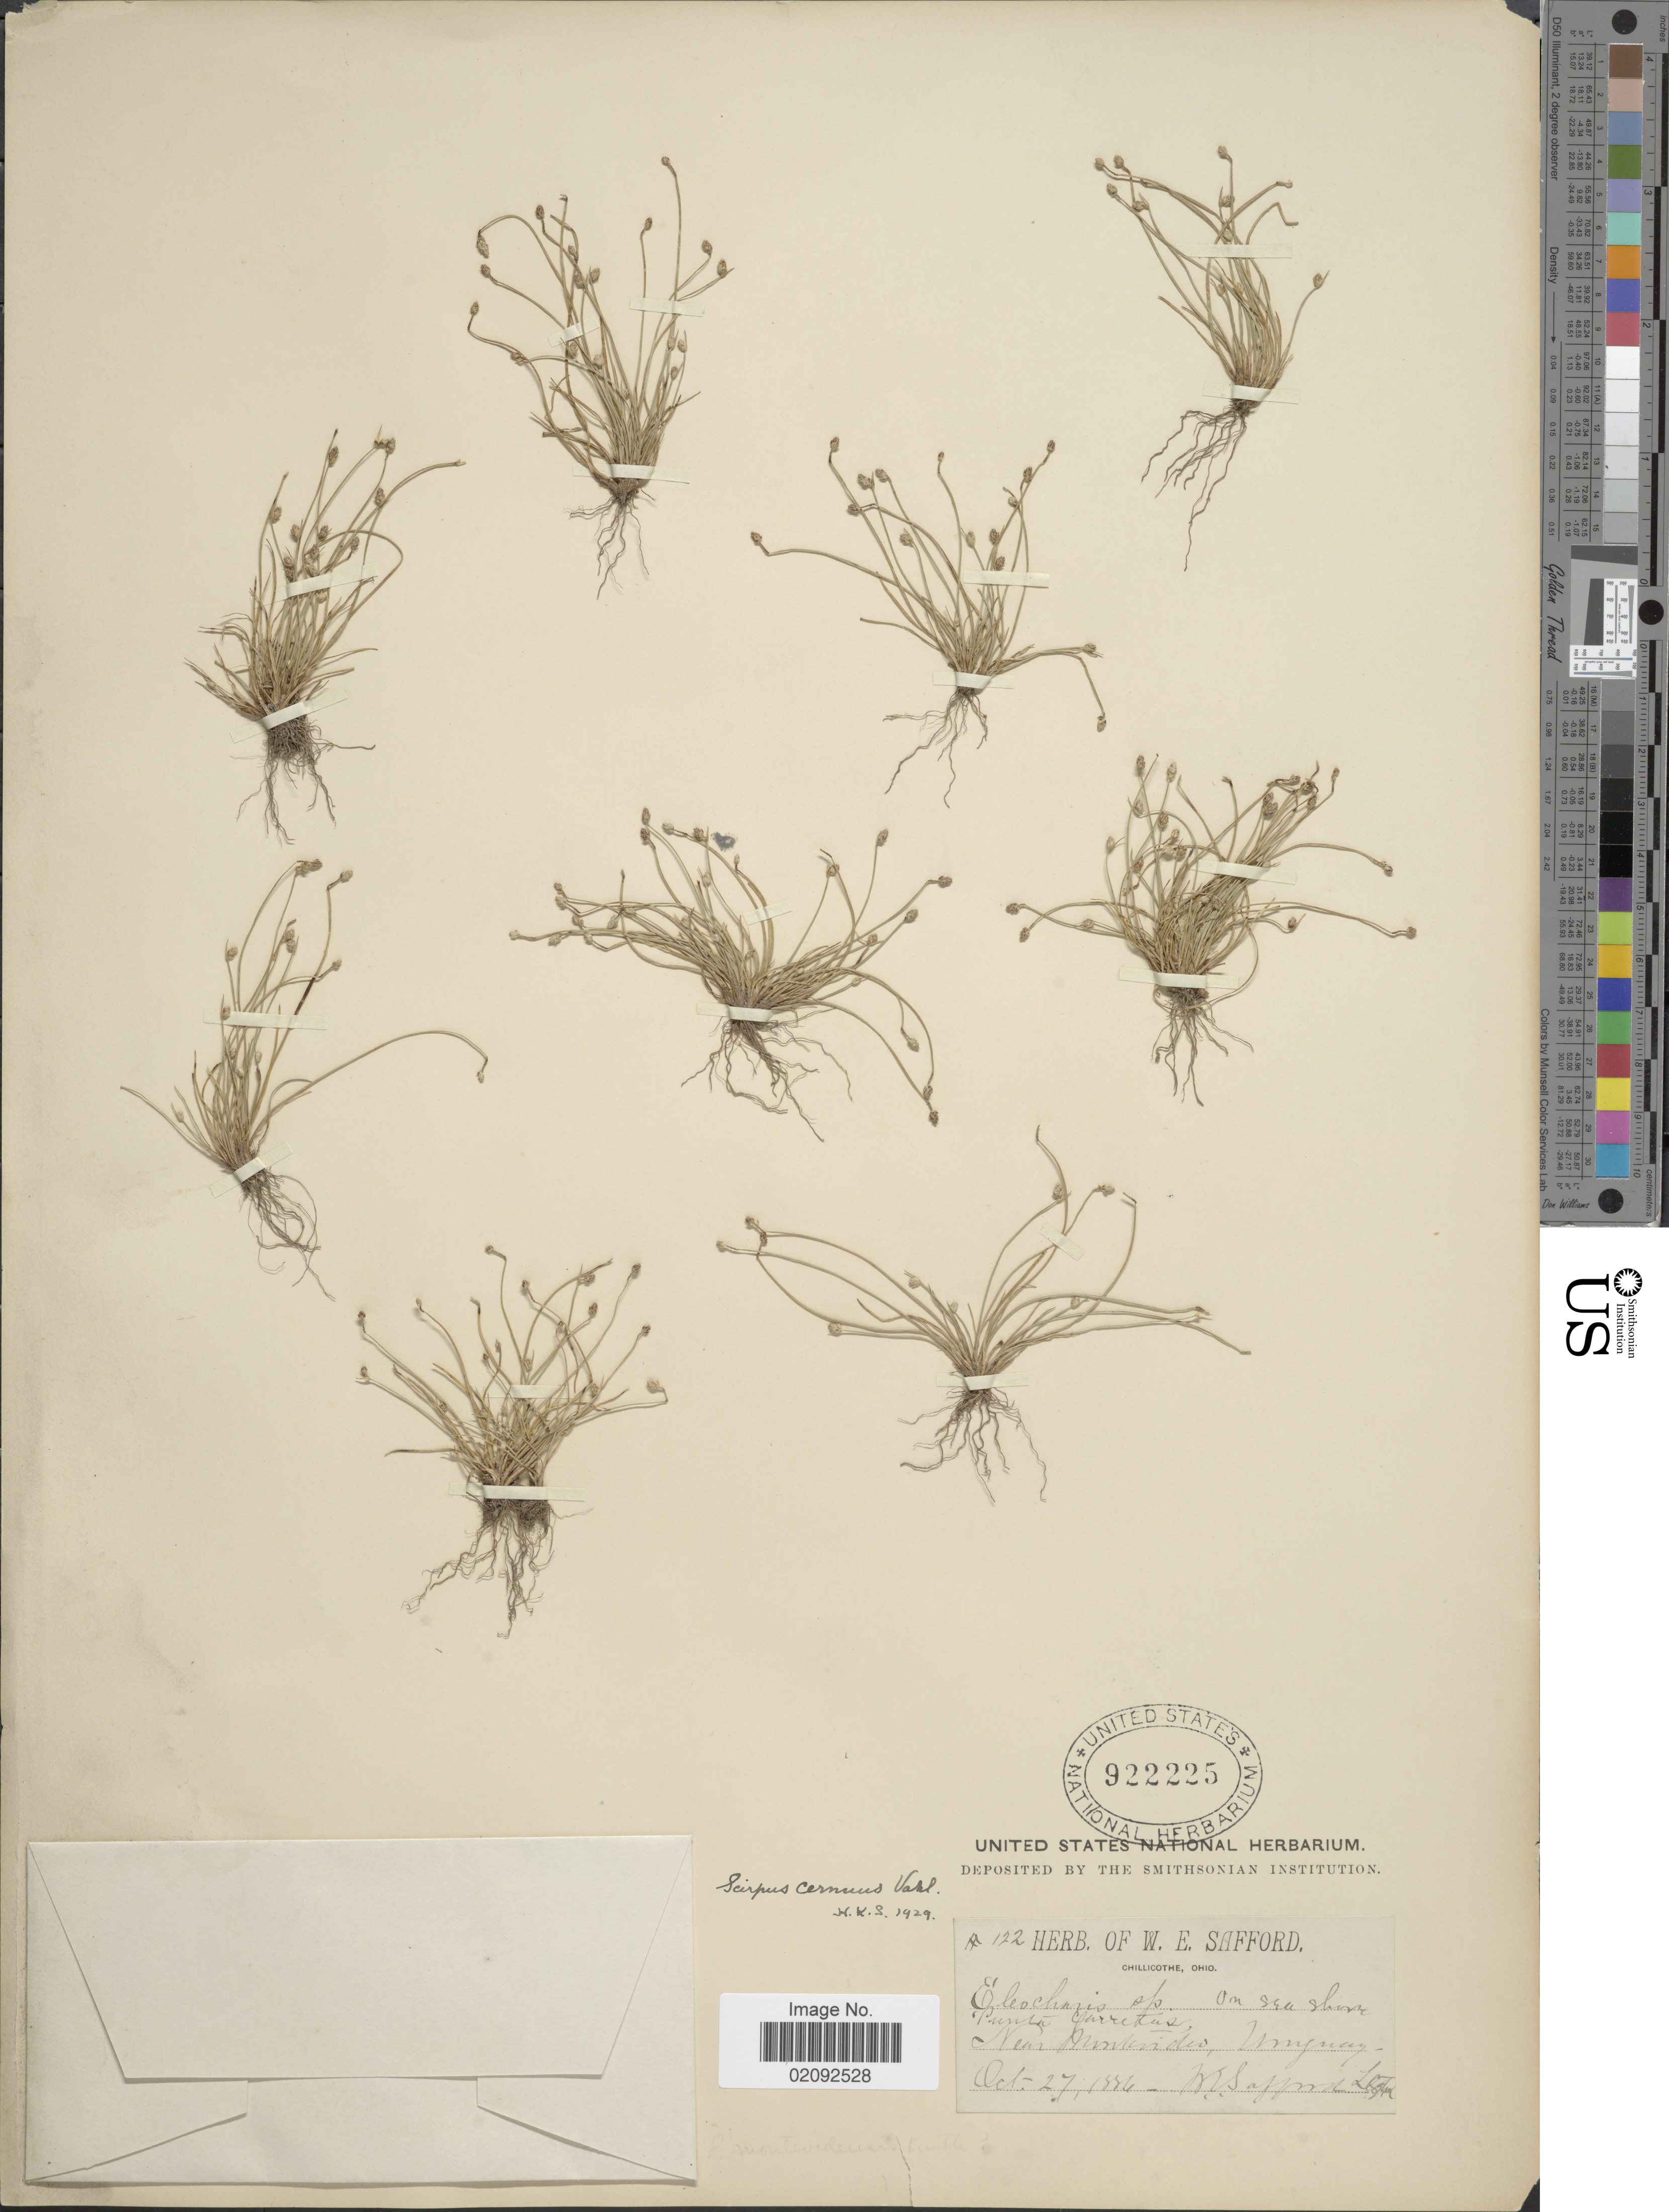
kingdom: Plantae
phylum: Tracheophyta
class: Liliopsida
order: Poales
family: Cyperaceae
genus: Isolepis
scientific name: Isolepis cernua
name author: (Vahl) Roem. & Schult.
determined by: Strong, Mark T., (BOT), Smithsonian Institution - National Museum of Natural History (UNITED STATES)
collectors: W. E. Safford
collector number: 122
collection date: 1886-10-27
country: Uruguay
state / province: Montevideo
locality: Puerta Carretas, near Montevideo, on sea shore.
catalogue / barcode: US 922225